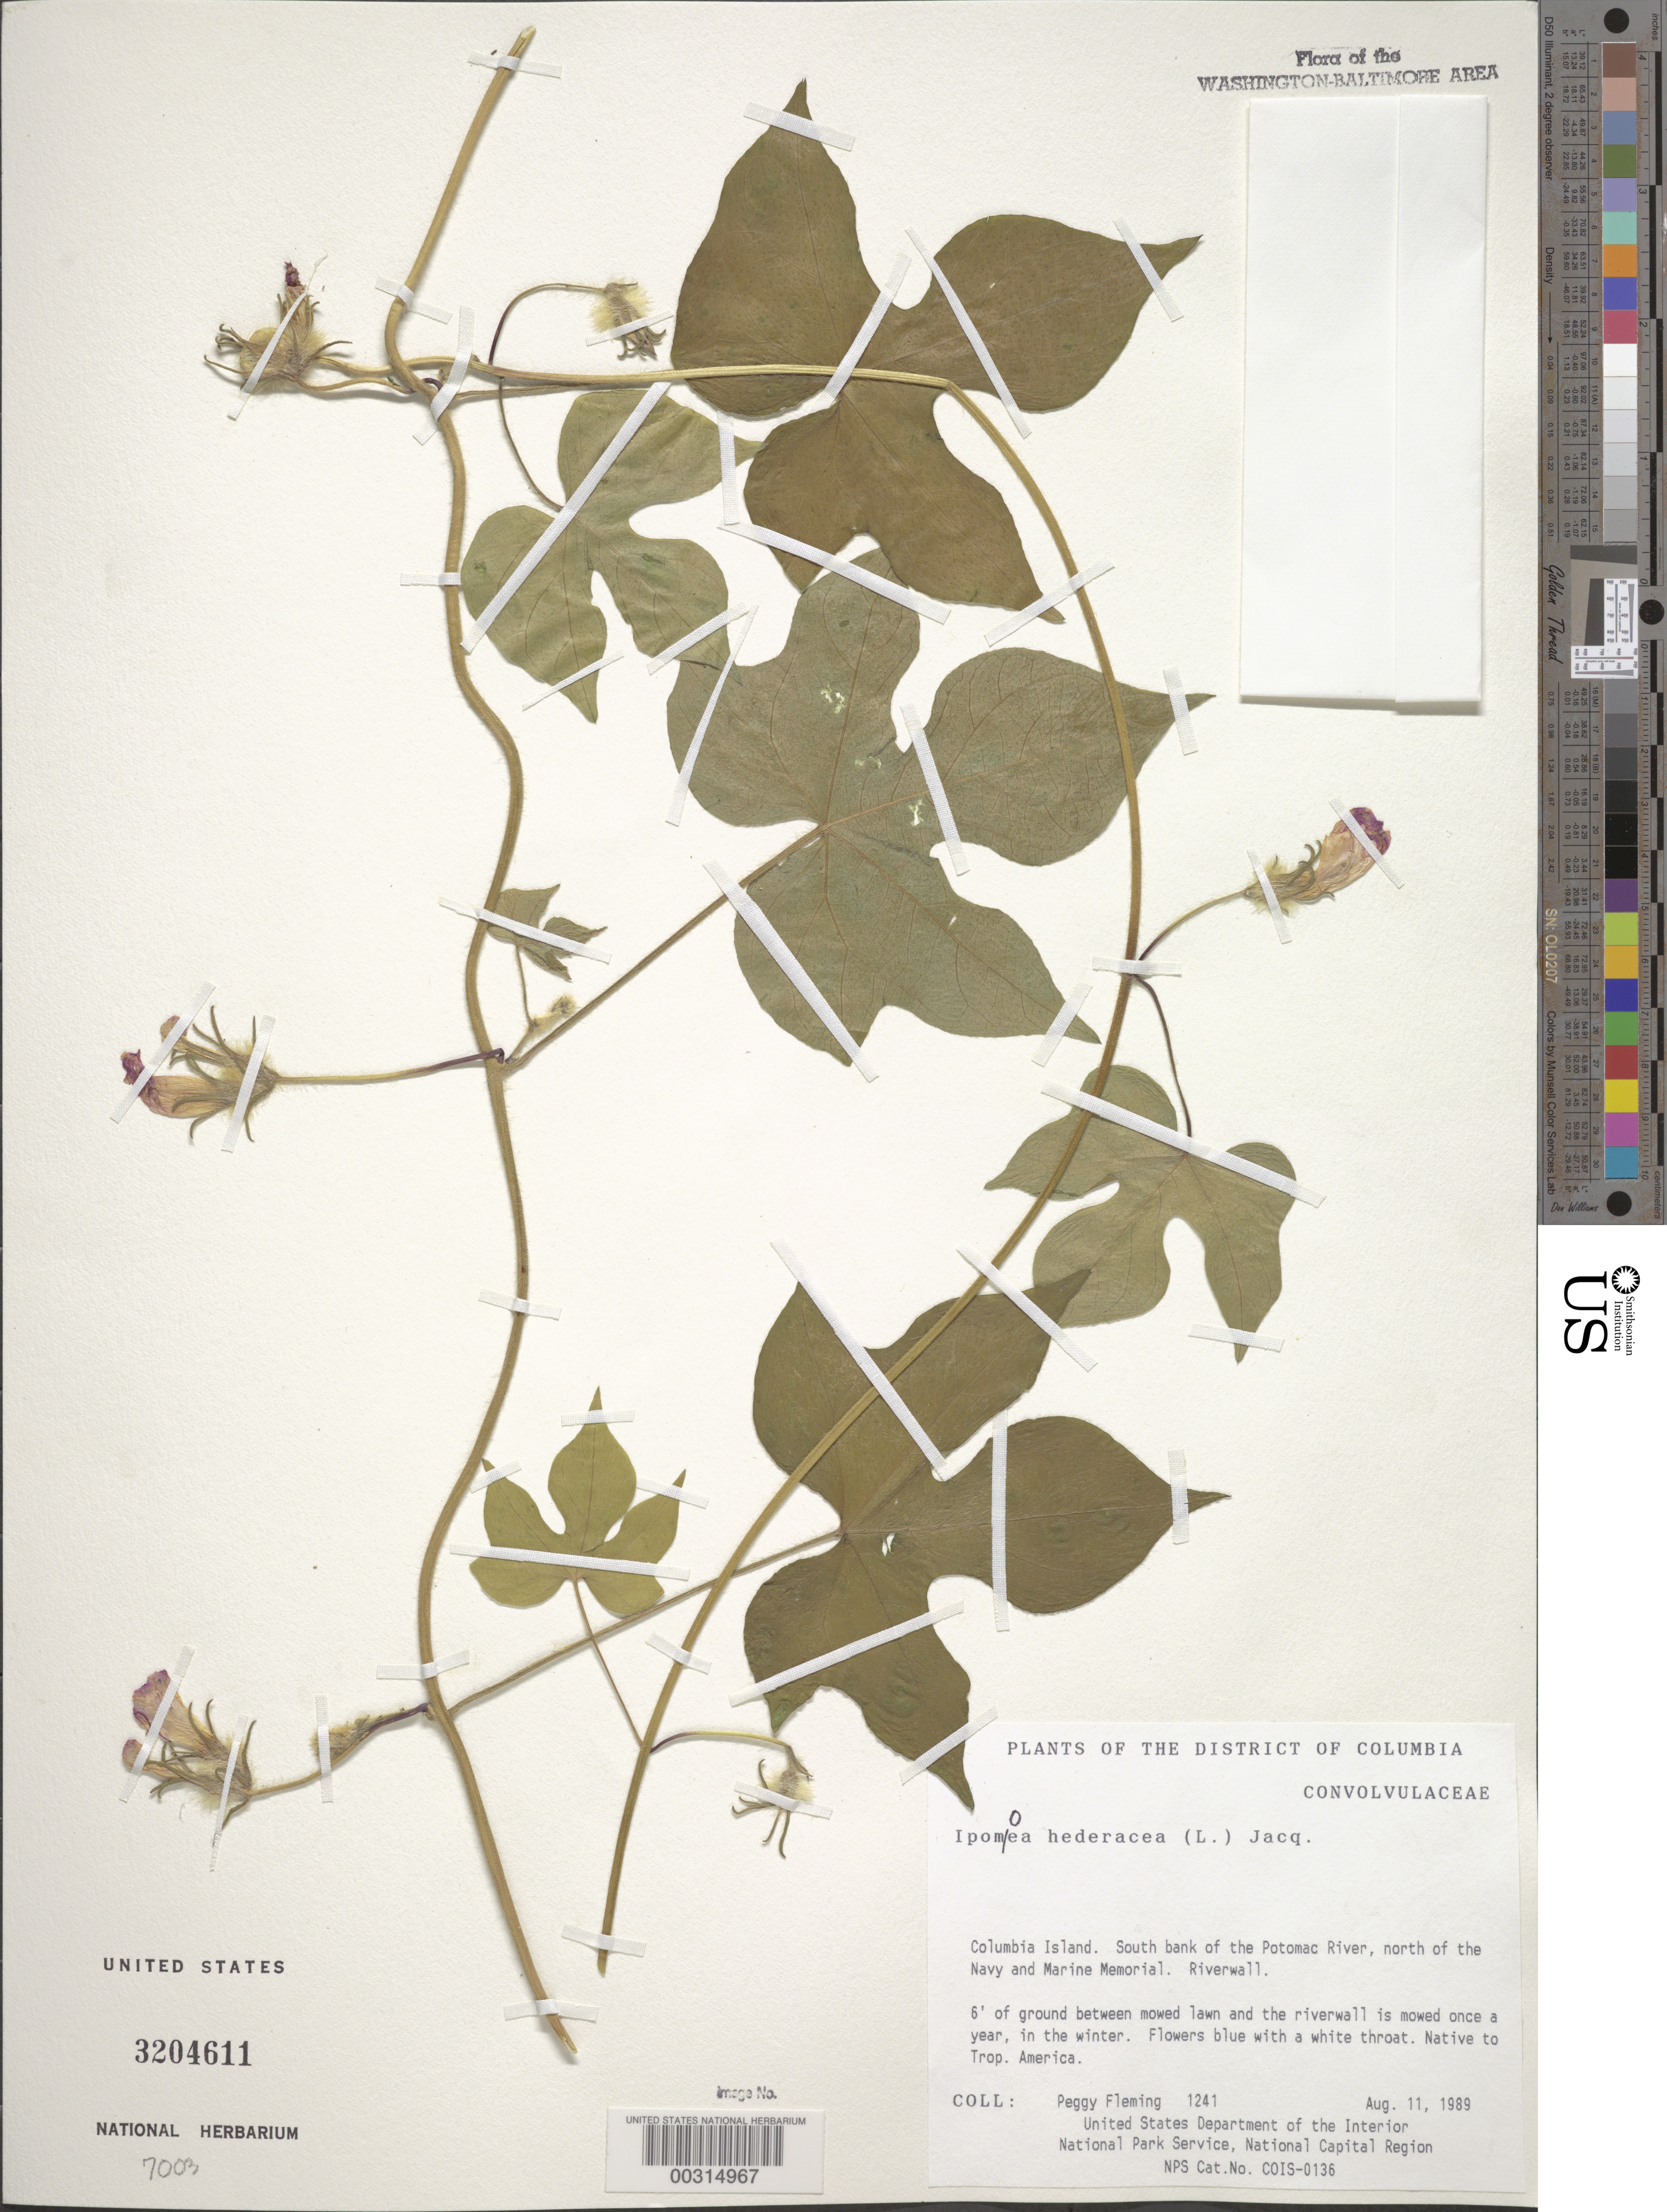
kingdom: Plantae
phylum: Tracheophyta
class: Magnoliopsida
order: Solanales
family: Convolvulaceae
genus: Ipomoea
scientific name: Ipomoea hederacea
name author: Jacq.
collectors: P. Fleming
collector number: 1241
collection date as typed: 11 Aug 1989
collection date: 1989-08-11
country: United States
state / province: District of Columbia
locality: Columbia Island, S bank of Potomac River, N of Navy and Marine Memorial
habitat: Between mowed lawn and the riverwall, mowed in the winter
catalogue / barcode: US 3204611